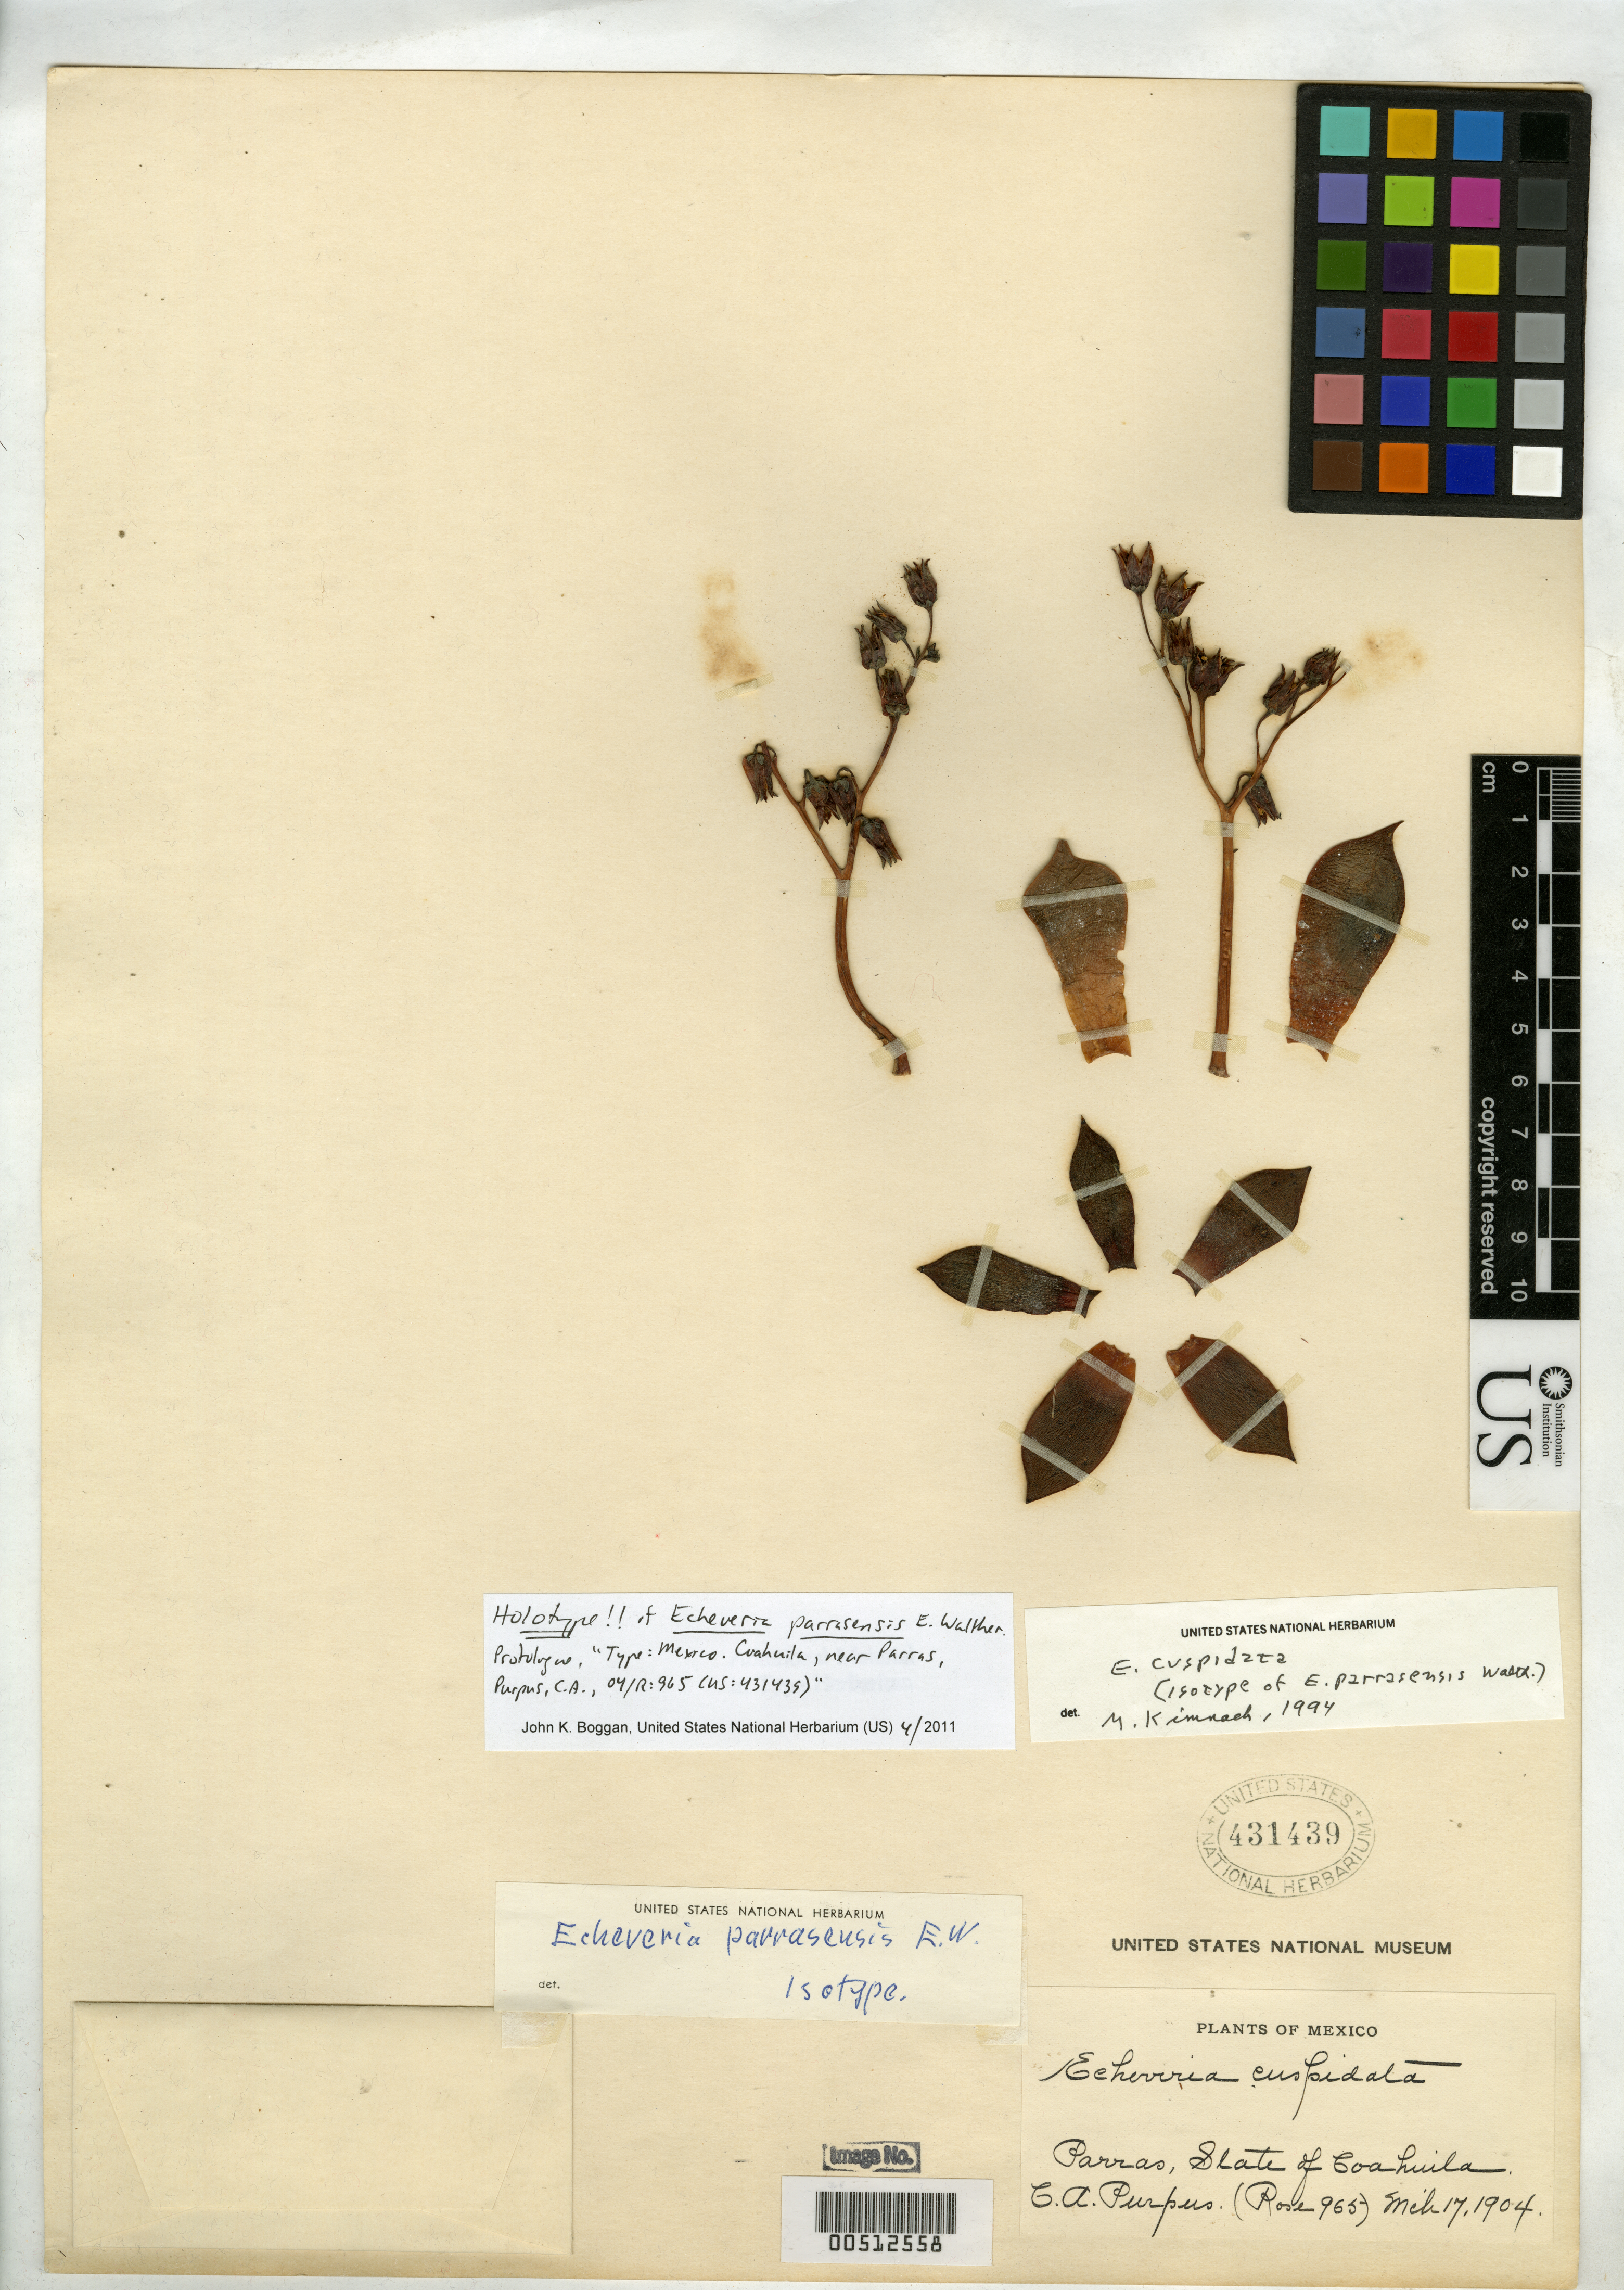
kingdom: Plantae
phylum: Tracheophyta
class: Magnoliopsida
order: Saxifragales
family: Crassulaceae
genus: Echeveria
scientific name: Echeveria parrasensis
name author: E. Walther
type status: Holotype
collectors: C. A. Purpus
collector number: Rose 965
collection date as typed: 17 Mar 1904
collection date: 1904-03-17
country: Mexico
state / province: Coahuila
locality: Parras.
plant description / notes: Specimen apparently made from cultivated plant. Erroneously annotated by Kimnach (1994) as isotype; protologue explicitly cites "Type" by USNH sheet number (431439).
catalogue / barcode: US 431439